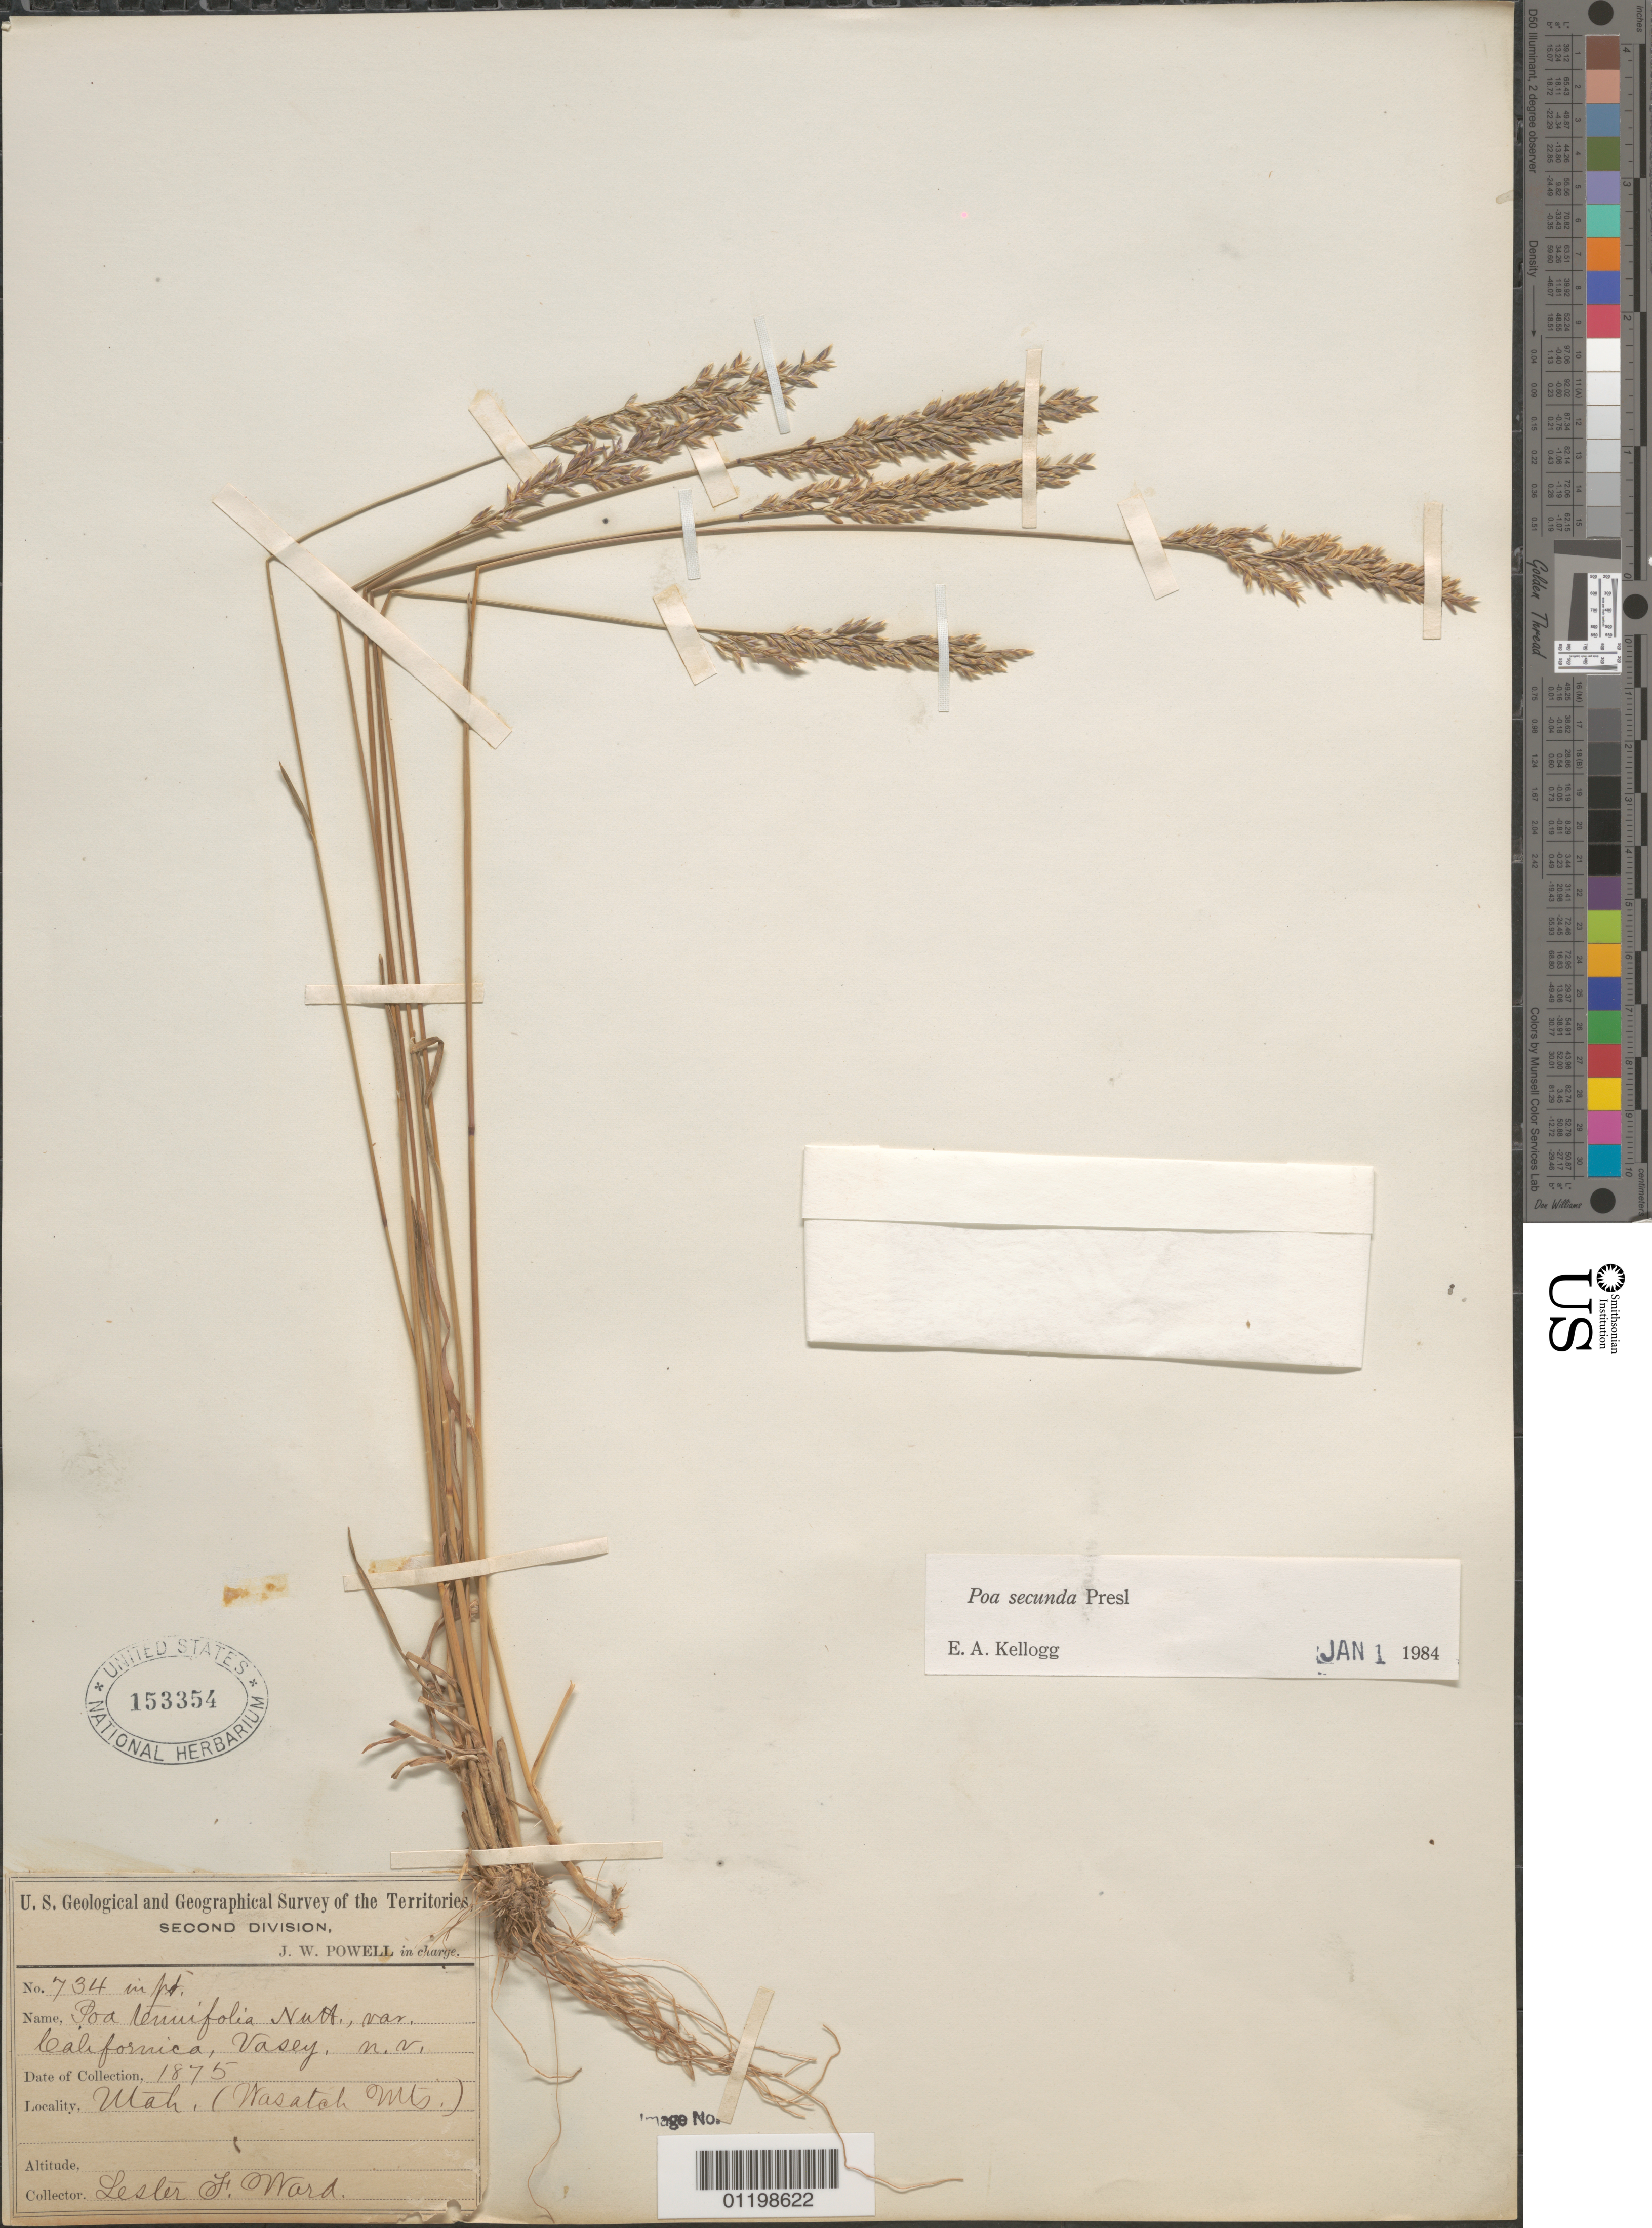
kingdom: Plantae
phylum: Tracheophyta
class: Liliopsida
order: Poales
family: Poaceae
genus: Poa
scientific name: Poa secunda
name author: J. Presl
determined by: Kellogg, E. A.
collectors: L. F. Ward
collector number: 734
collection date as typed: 1875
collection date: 1875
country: United States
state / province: Utah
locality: Wasatch Mountains.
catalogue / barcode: US 153354